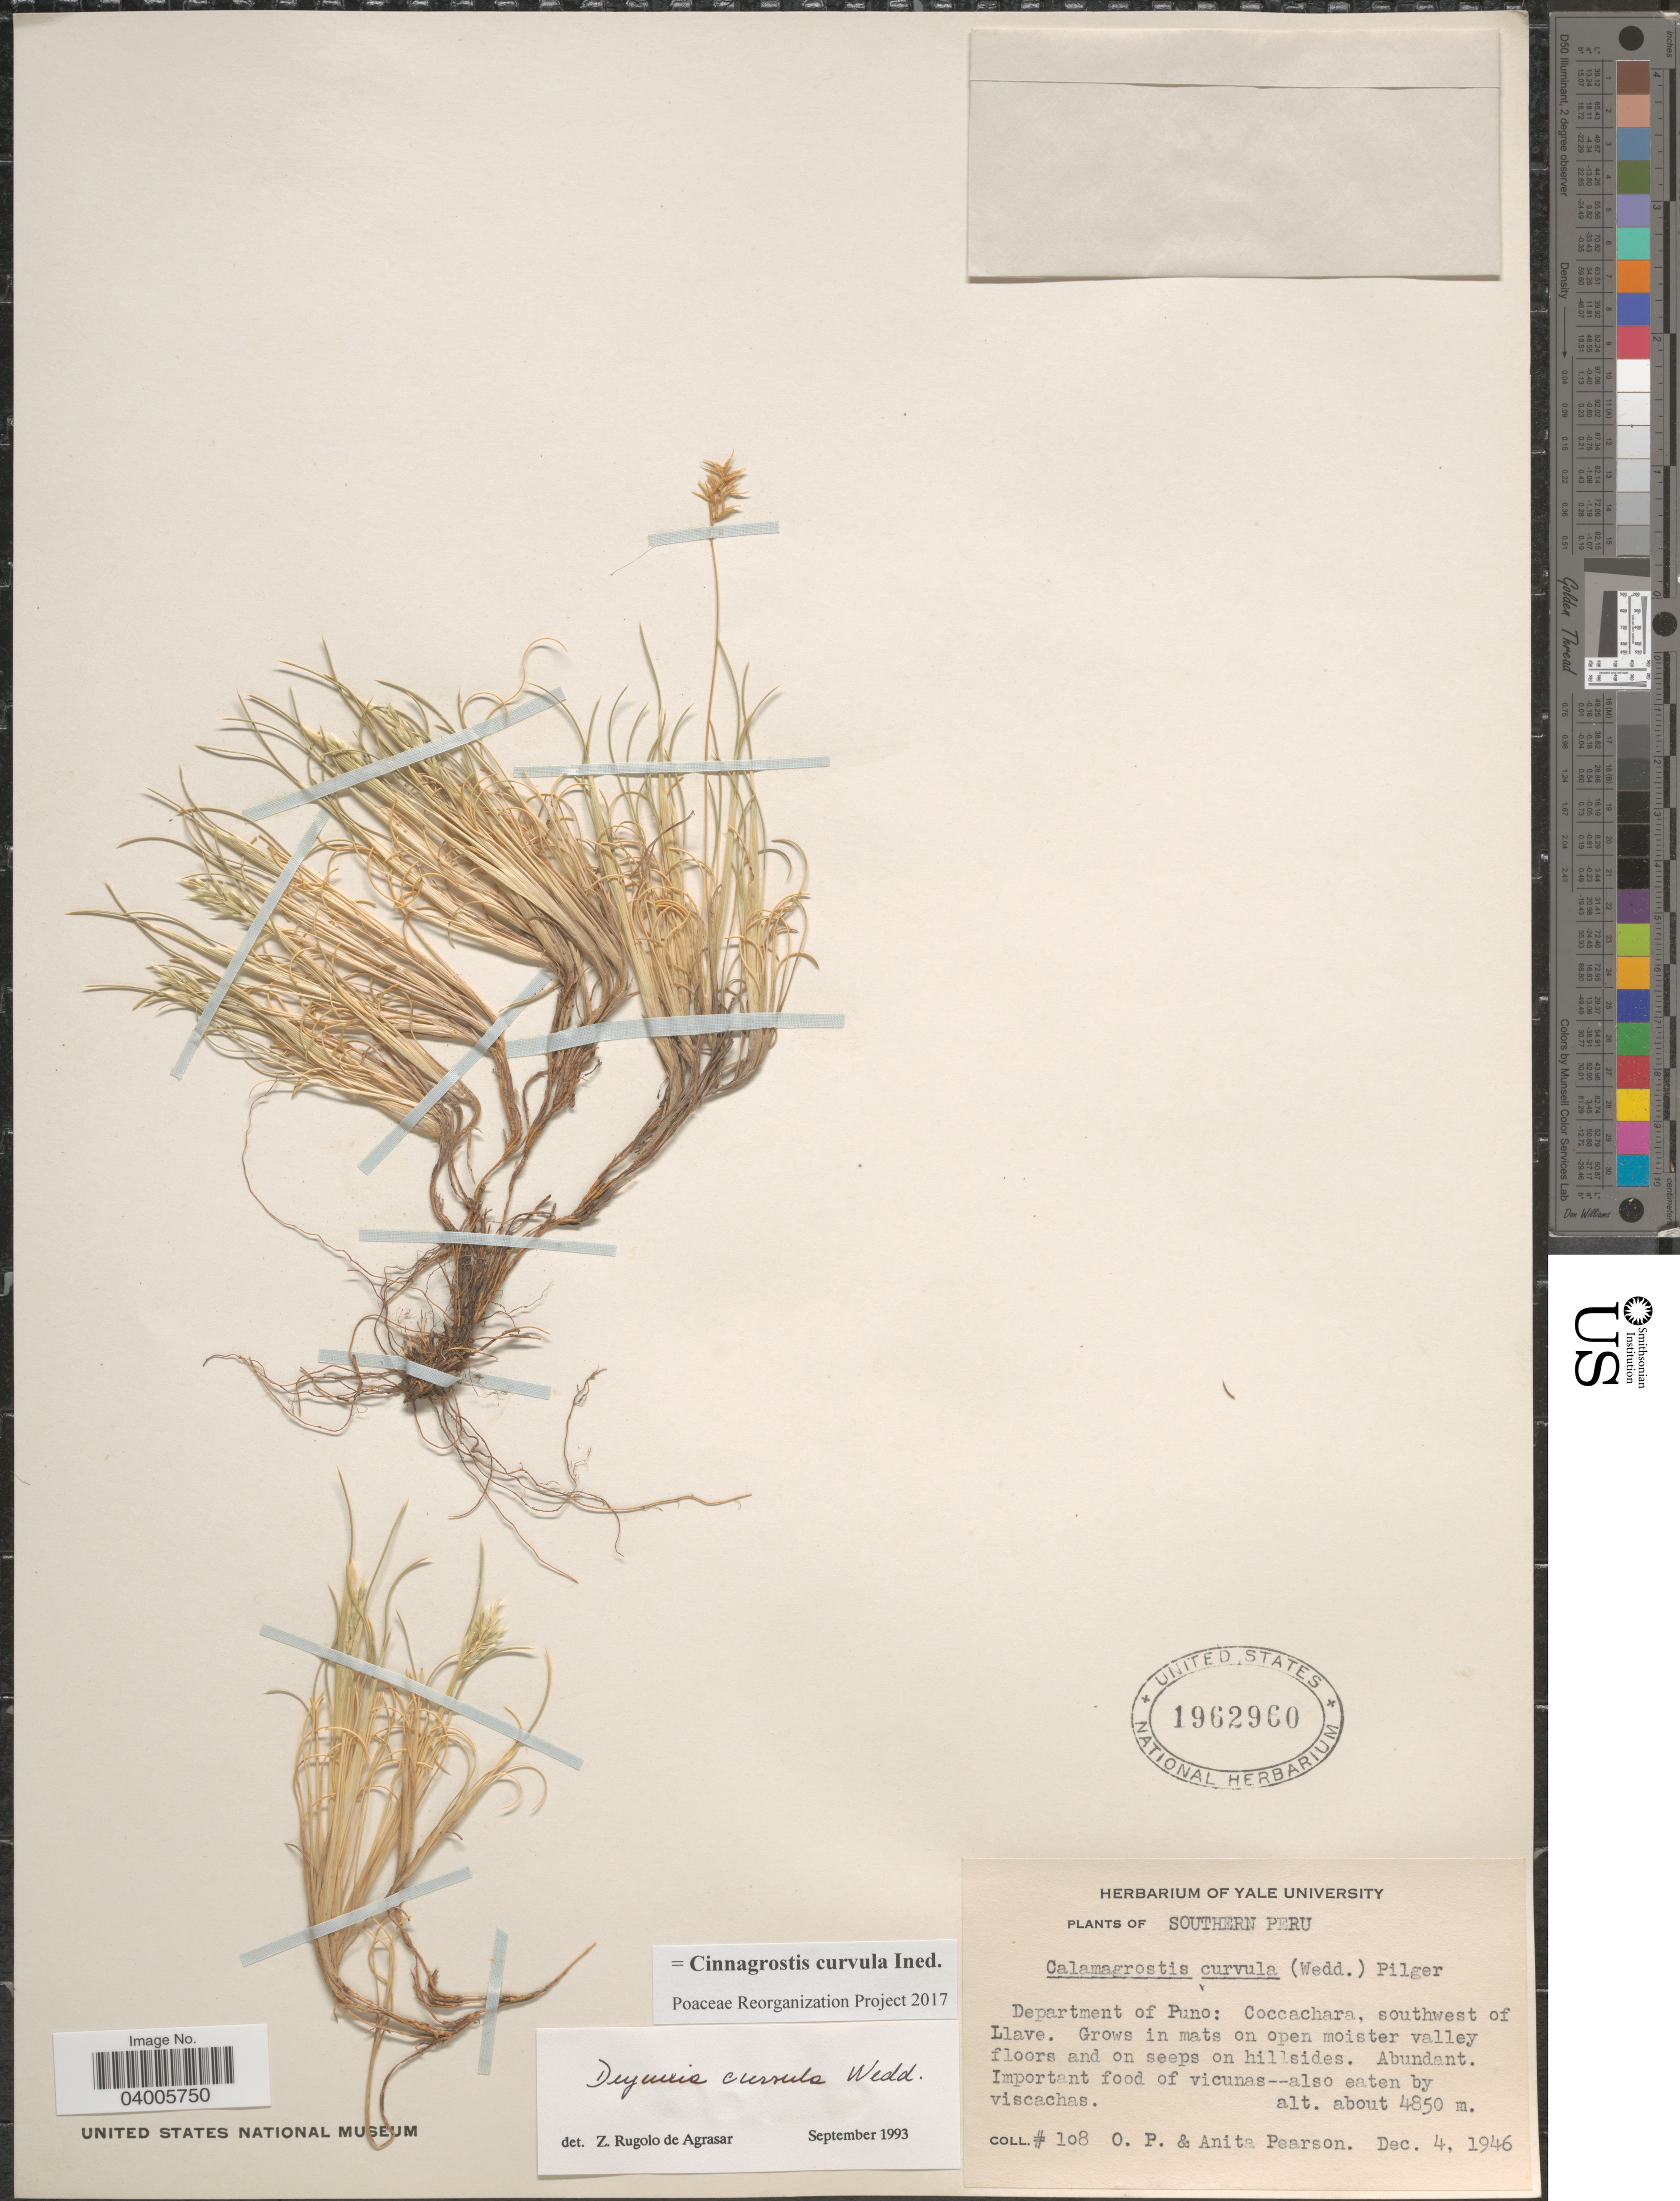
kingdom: Plantae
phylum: Tracheophyta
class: Liliopsida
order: Poales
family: Poaceae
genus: Cinnagrostis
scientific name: Cinnagrostis curvula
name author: (Wedd.) P.M. Peterson et al.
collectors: O. P. Pearson & A. Pearson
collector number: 108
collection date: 1946-12-04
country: Peru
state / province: Puno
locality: Southern Peru. Department of Puno: Coccachara, southwest of Llave.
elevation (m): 4850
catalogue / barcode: US 1962960